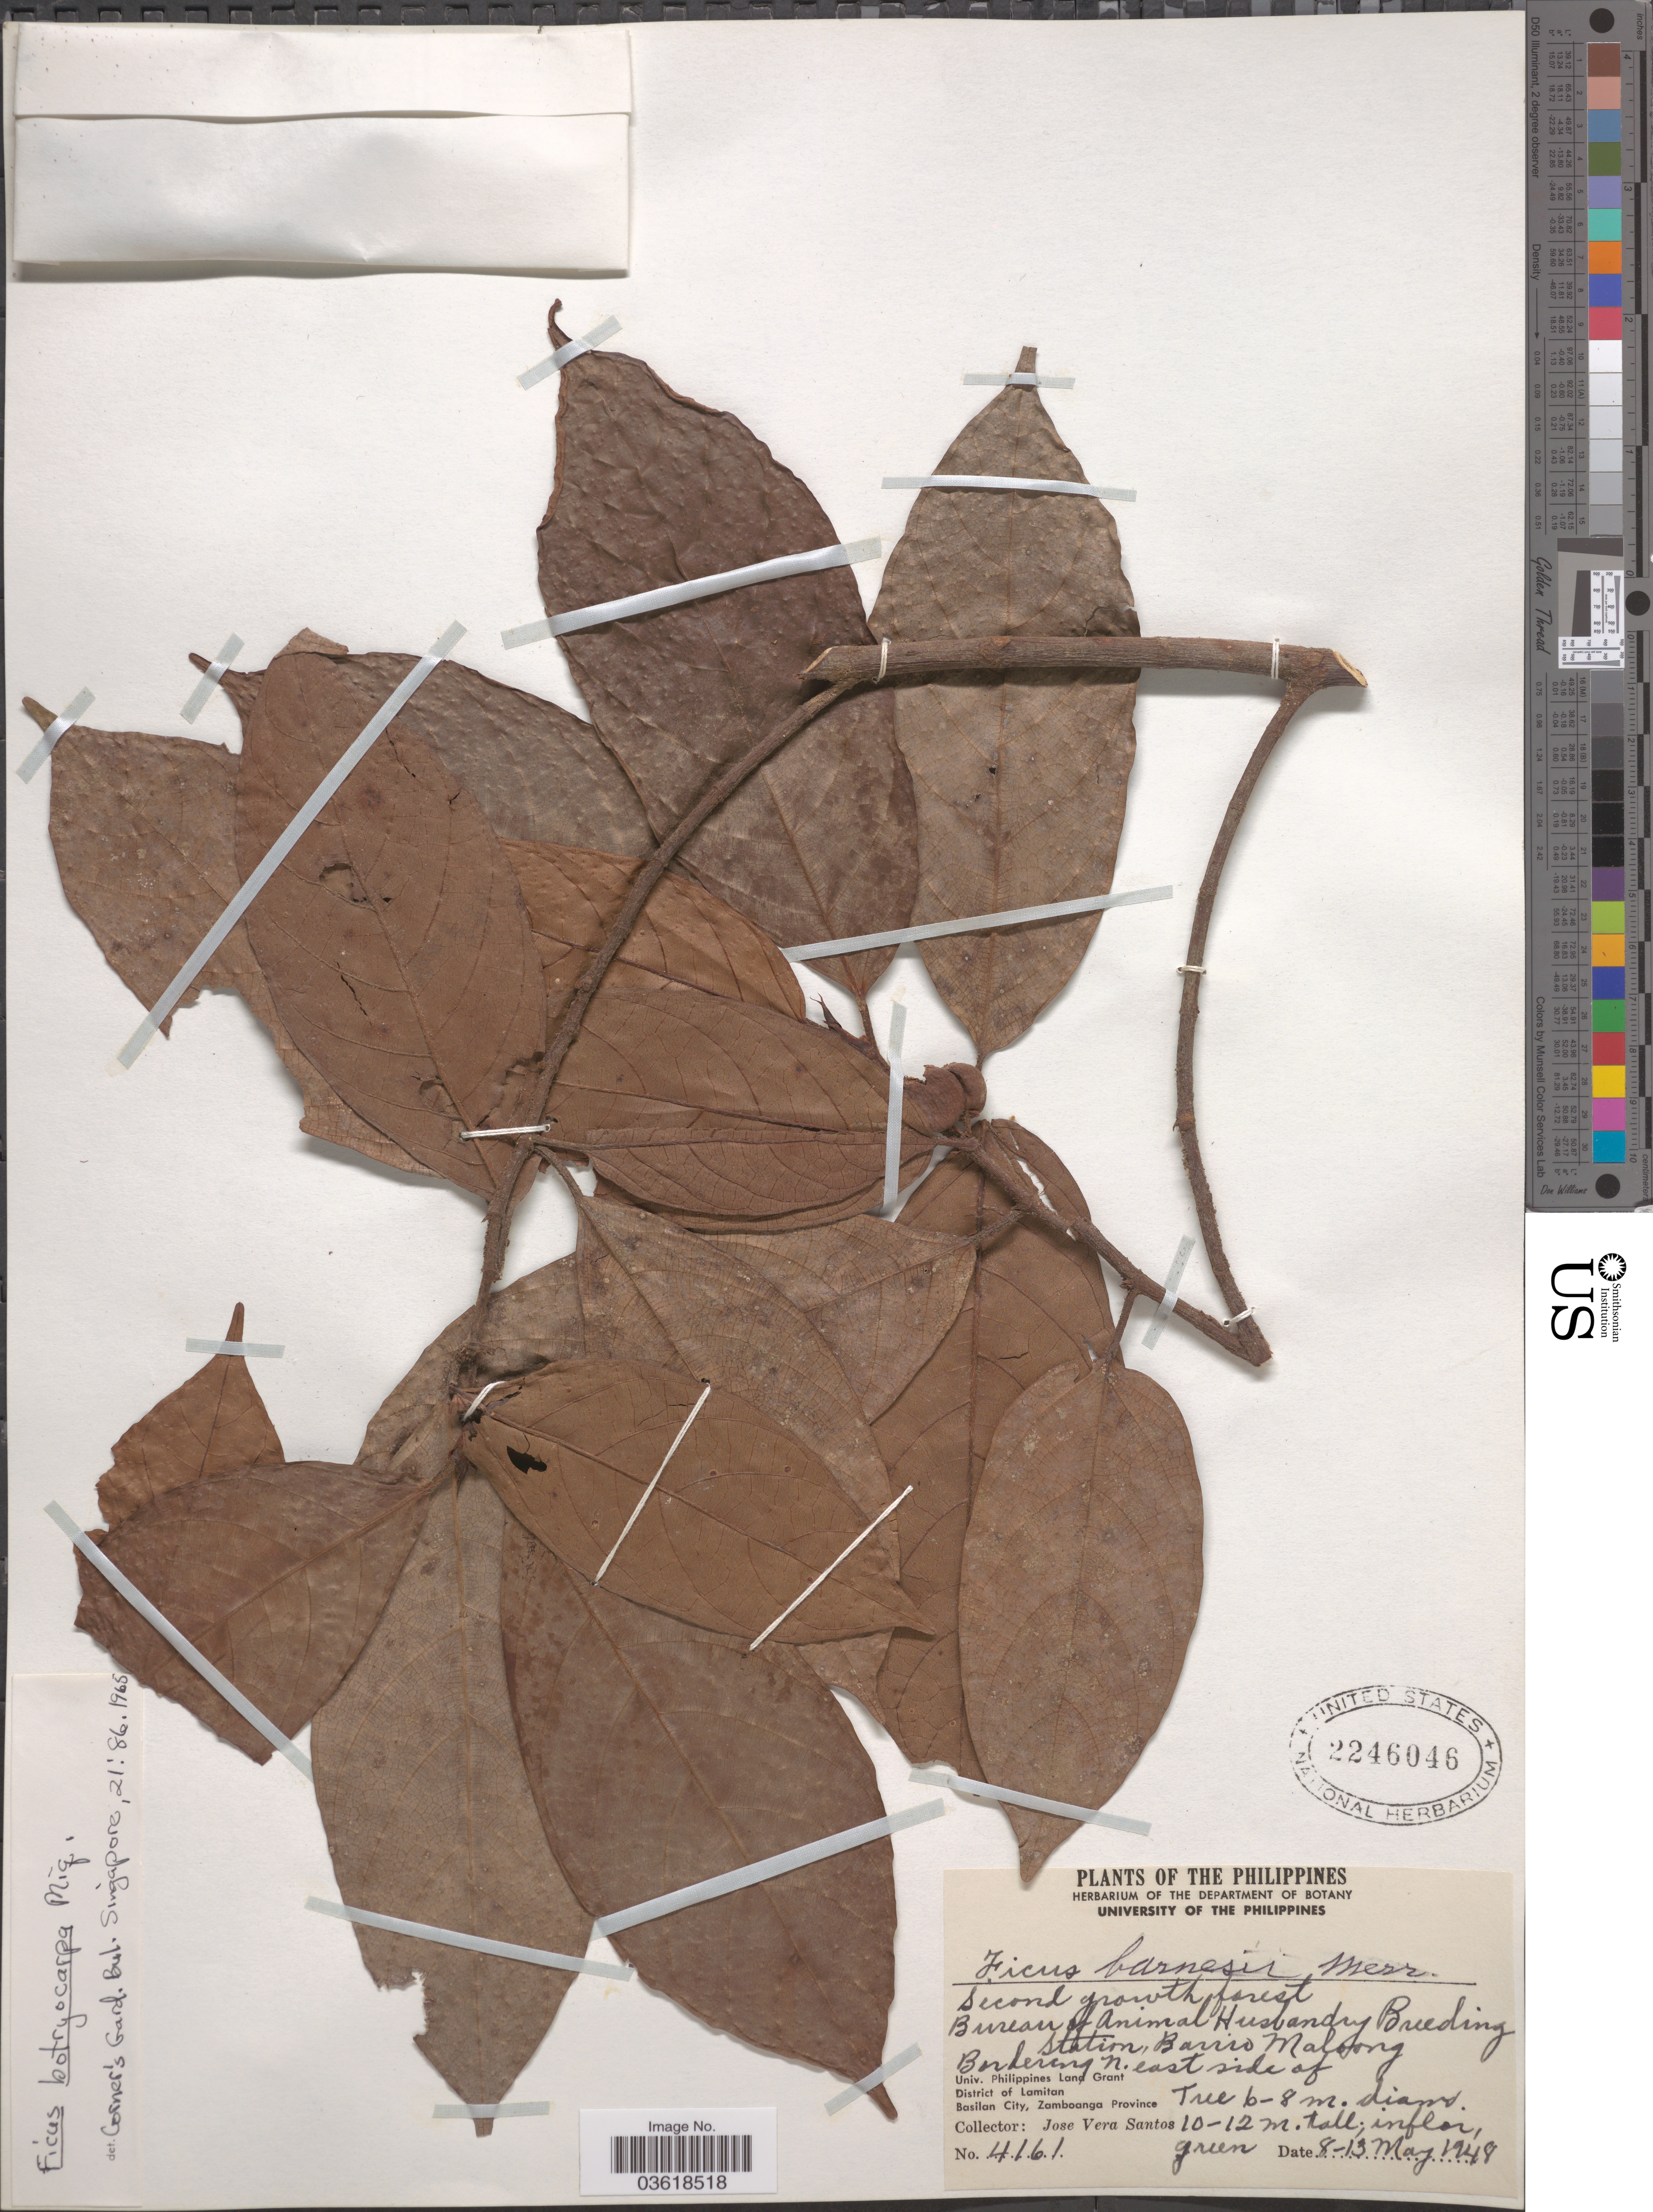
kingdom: Plantae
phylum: Tracheophyta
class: Magnoliopsida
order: Rosales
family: Moraceae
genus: Ficus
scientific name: Ficus botryocarpa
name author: Miq.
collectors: J. Santos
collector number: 4161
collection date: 1948-05-08/1948-05-13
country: Philippines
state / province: Muslim Mindanao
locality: Bureau of Animal Husbandry Breeding Station, Barrio Maloong. Bordering N. east side of Univ. Philippines Land Grant. District of Lamitan. Basilan City, Zamboanga Province.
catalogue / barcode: US 2246046